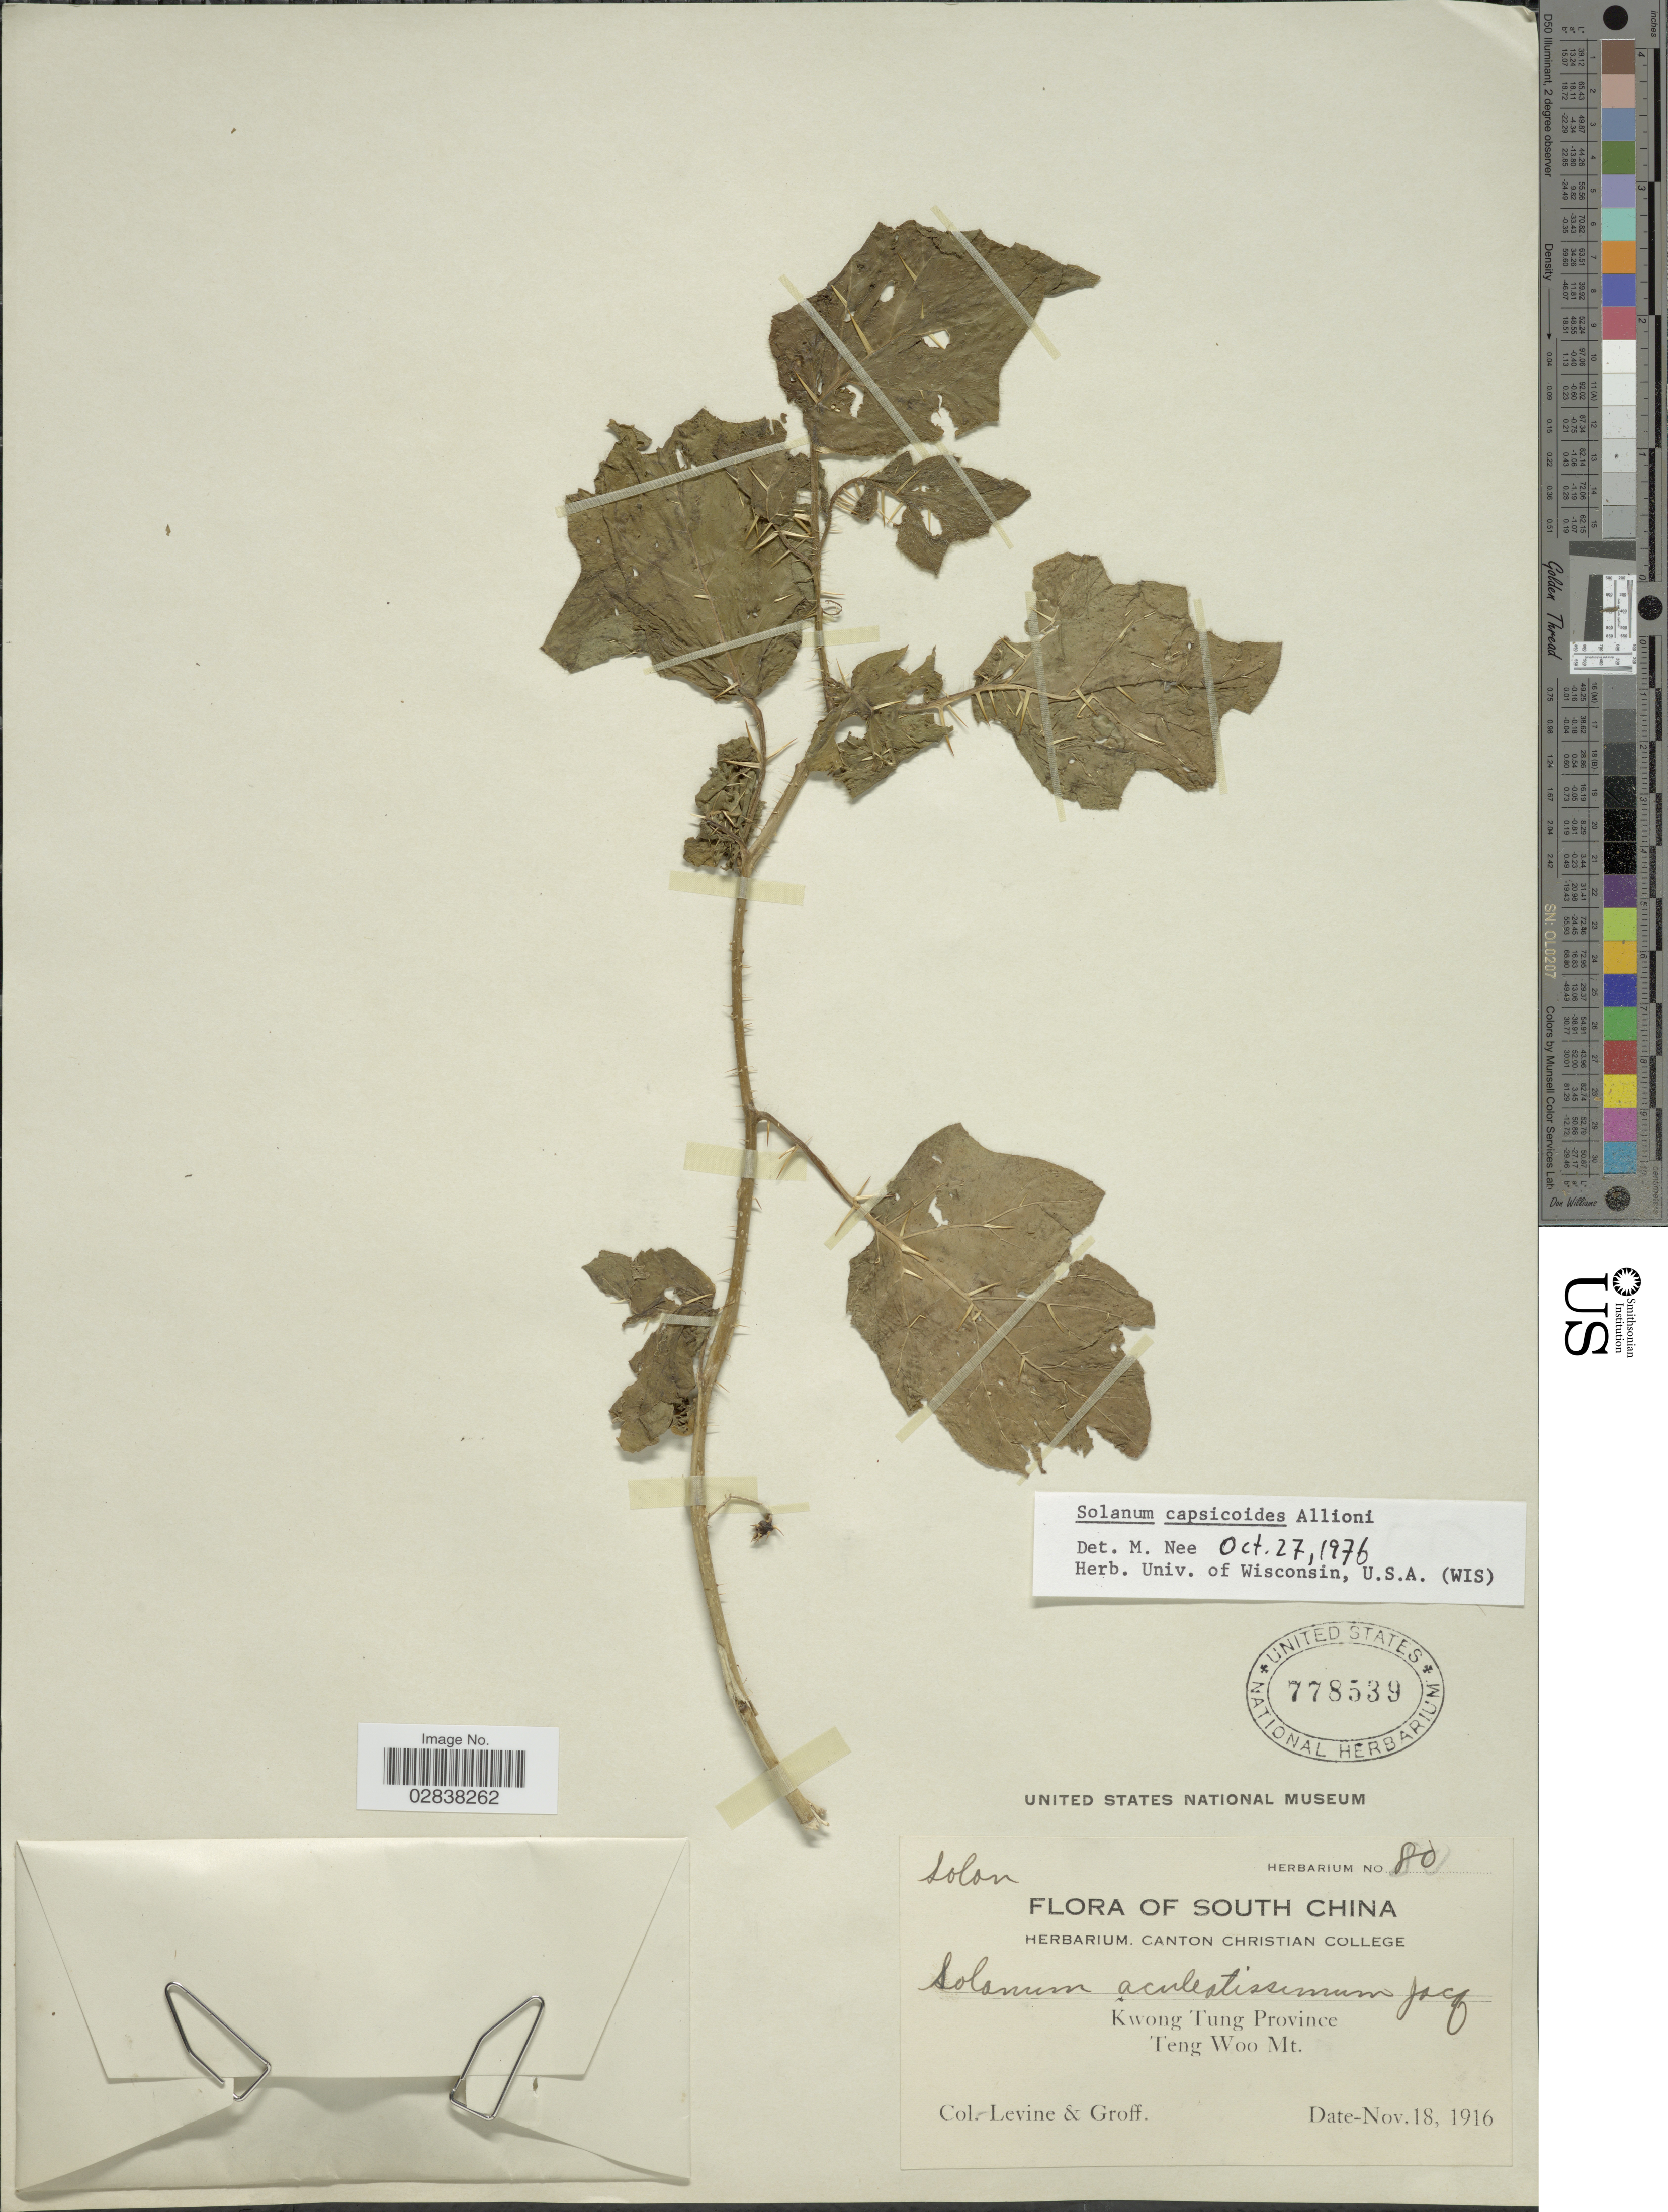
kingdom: Plantae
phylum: Tracheophyta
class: Magnoliopsida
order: Solanales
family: Solanaceae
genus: Solanum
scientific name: Solanum capsicoides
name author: All.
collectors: -. Levine & -- Groff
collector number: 80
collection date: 1916-11-18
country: China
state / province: Guangdong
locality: South China, Kwong Tung Province, Teng Woo Mt.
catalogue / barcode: US 778539